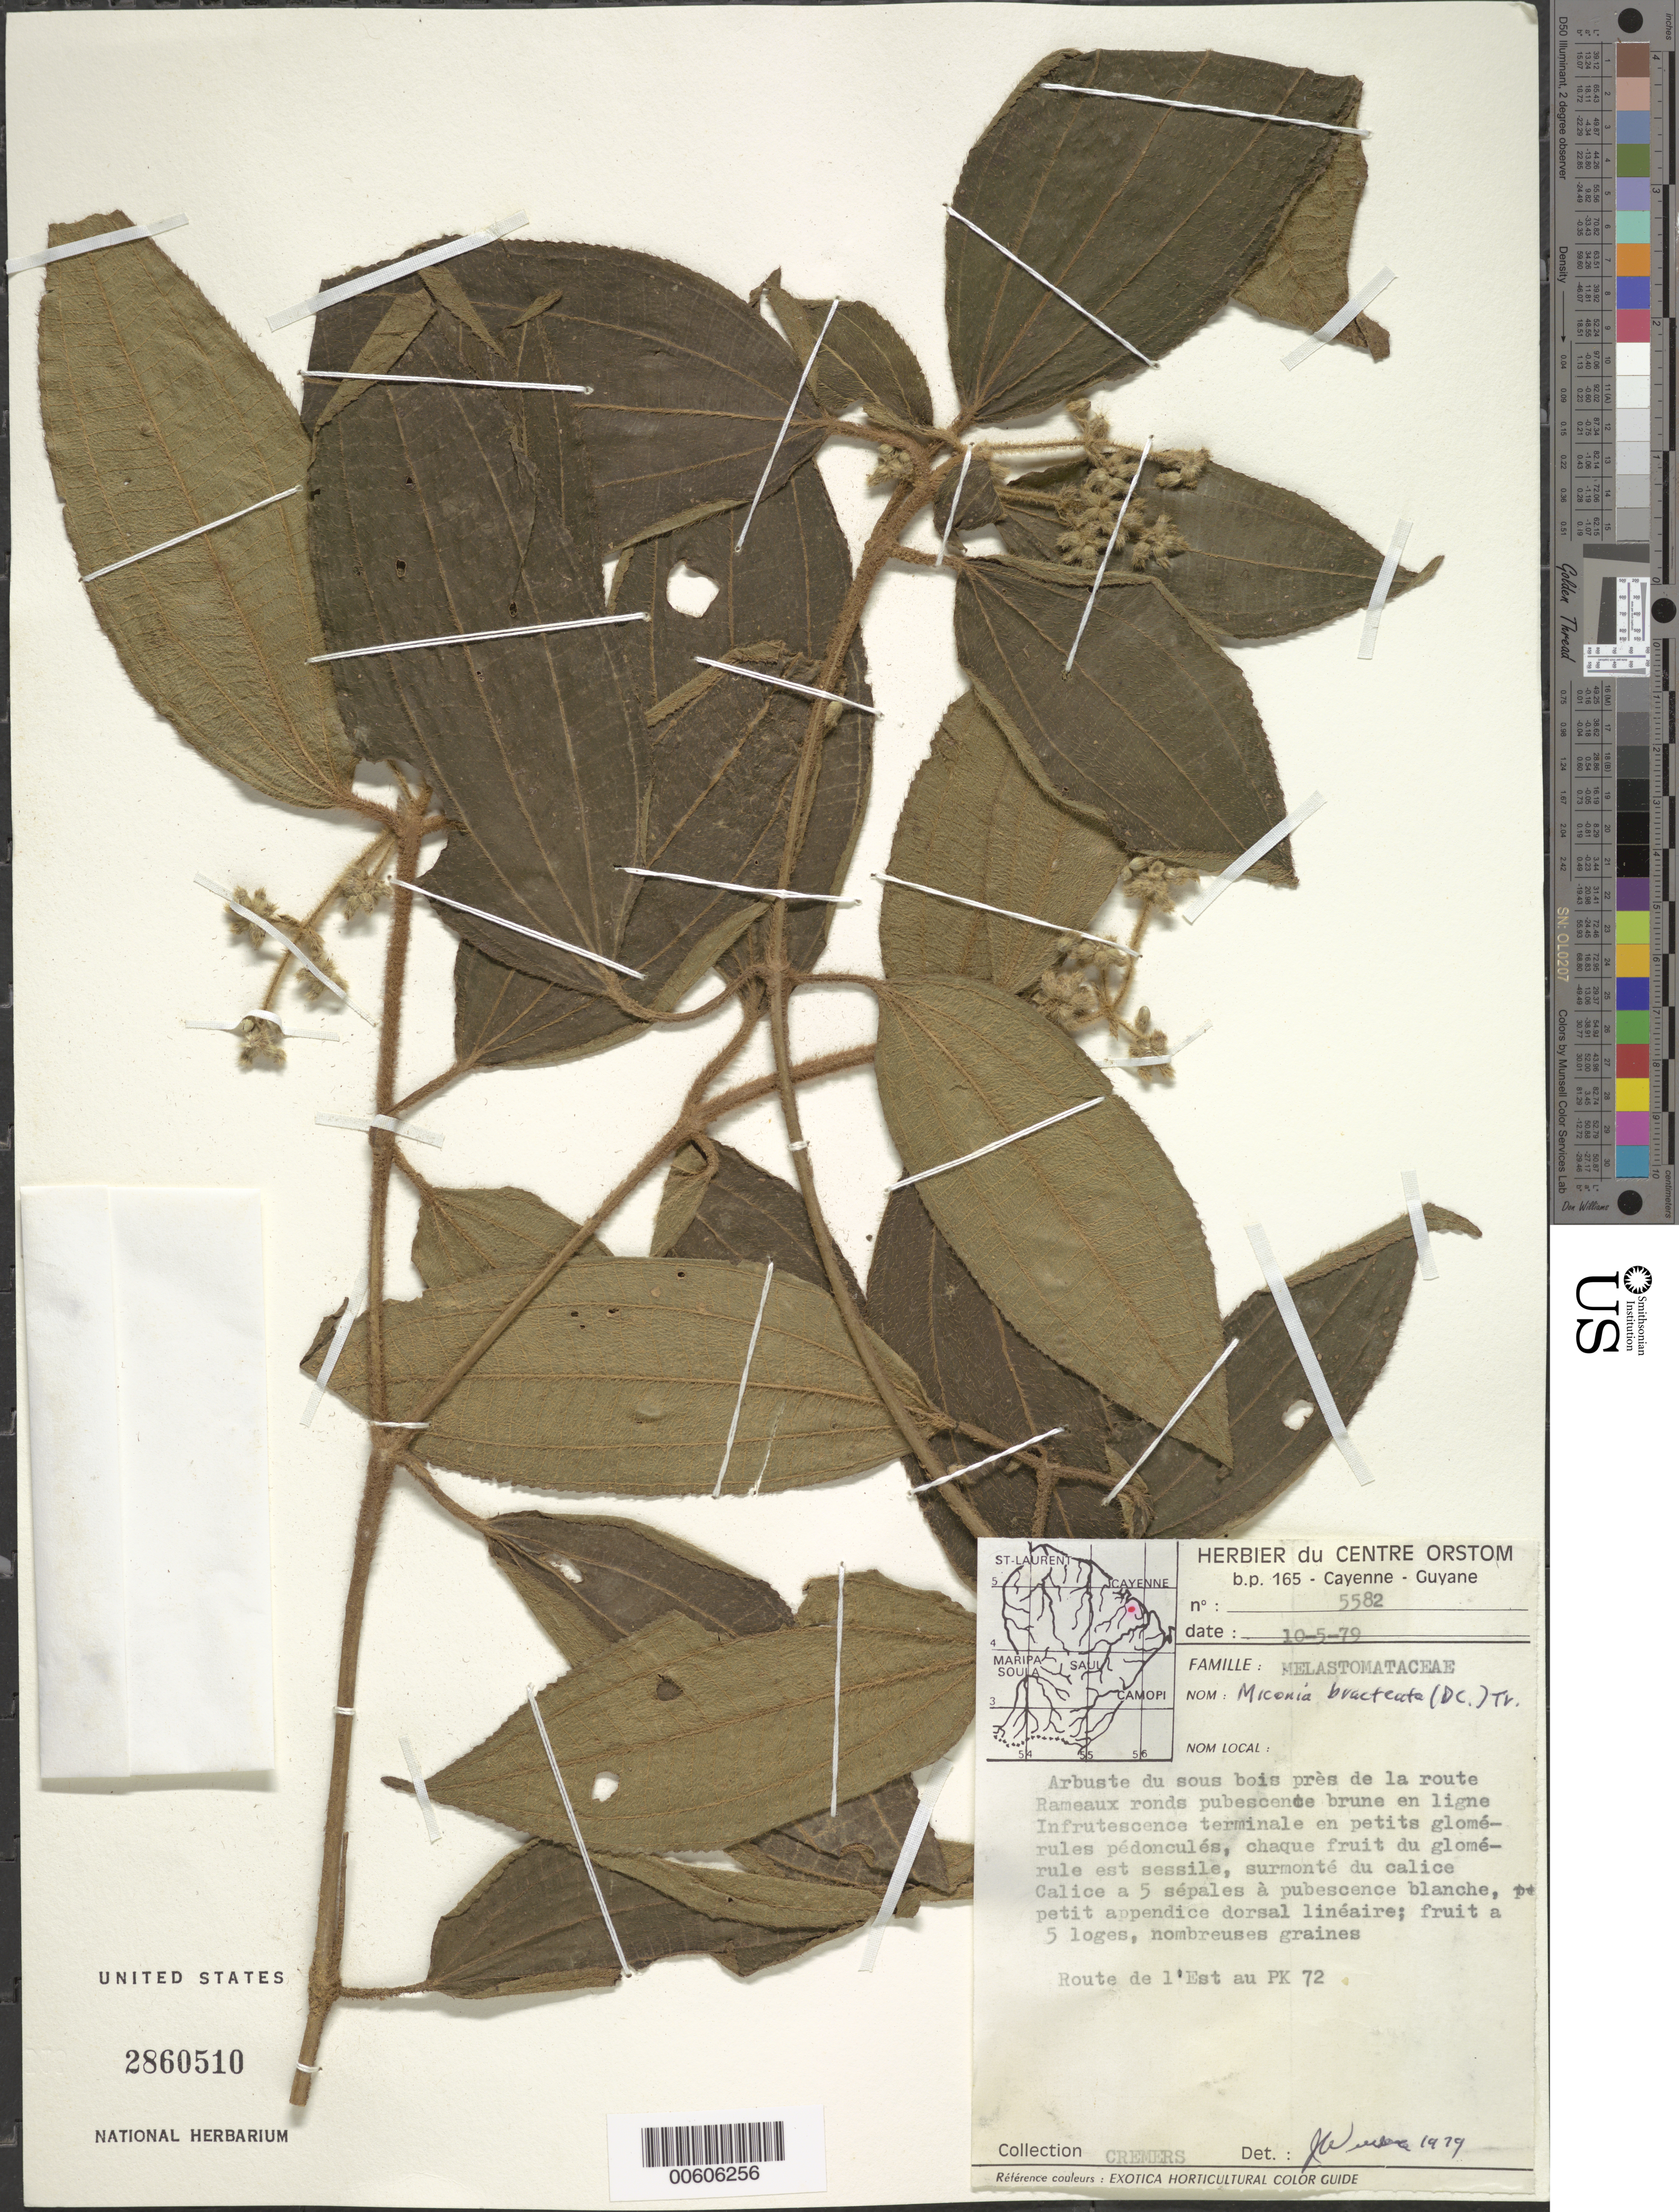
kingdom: Plantae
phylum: Tracheophyta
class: Magnoliopsida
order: Myrtales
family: Melastomataceae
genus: Miconia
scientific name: Miconia bracteata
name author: (DC.) Triana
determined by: Wurdack, John J., (US), US (UNITED STATES)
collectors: G. Cremers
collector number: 5582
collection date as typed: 10-May-79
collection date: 1979-05-10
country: French Guiana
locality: Route de l'Est au PK 72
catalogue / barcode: US 2860510